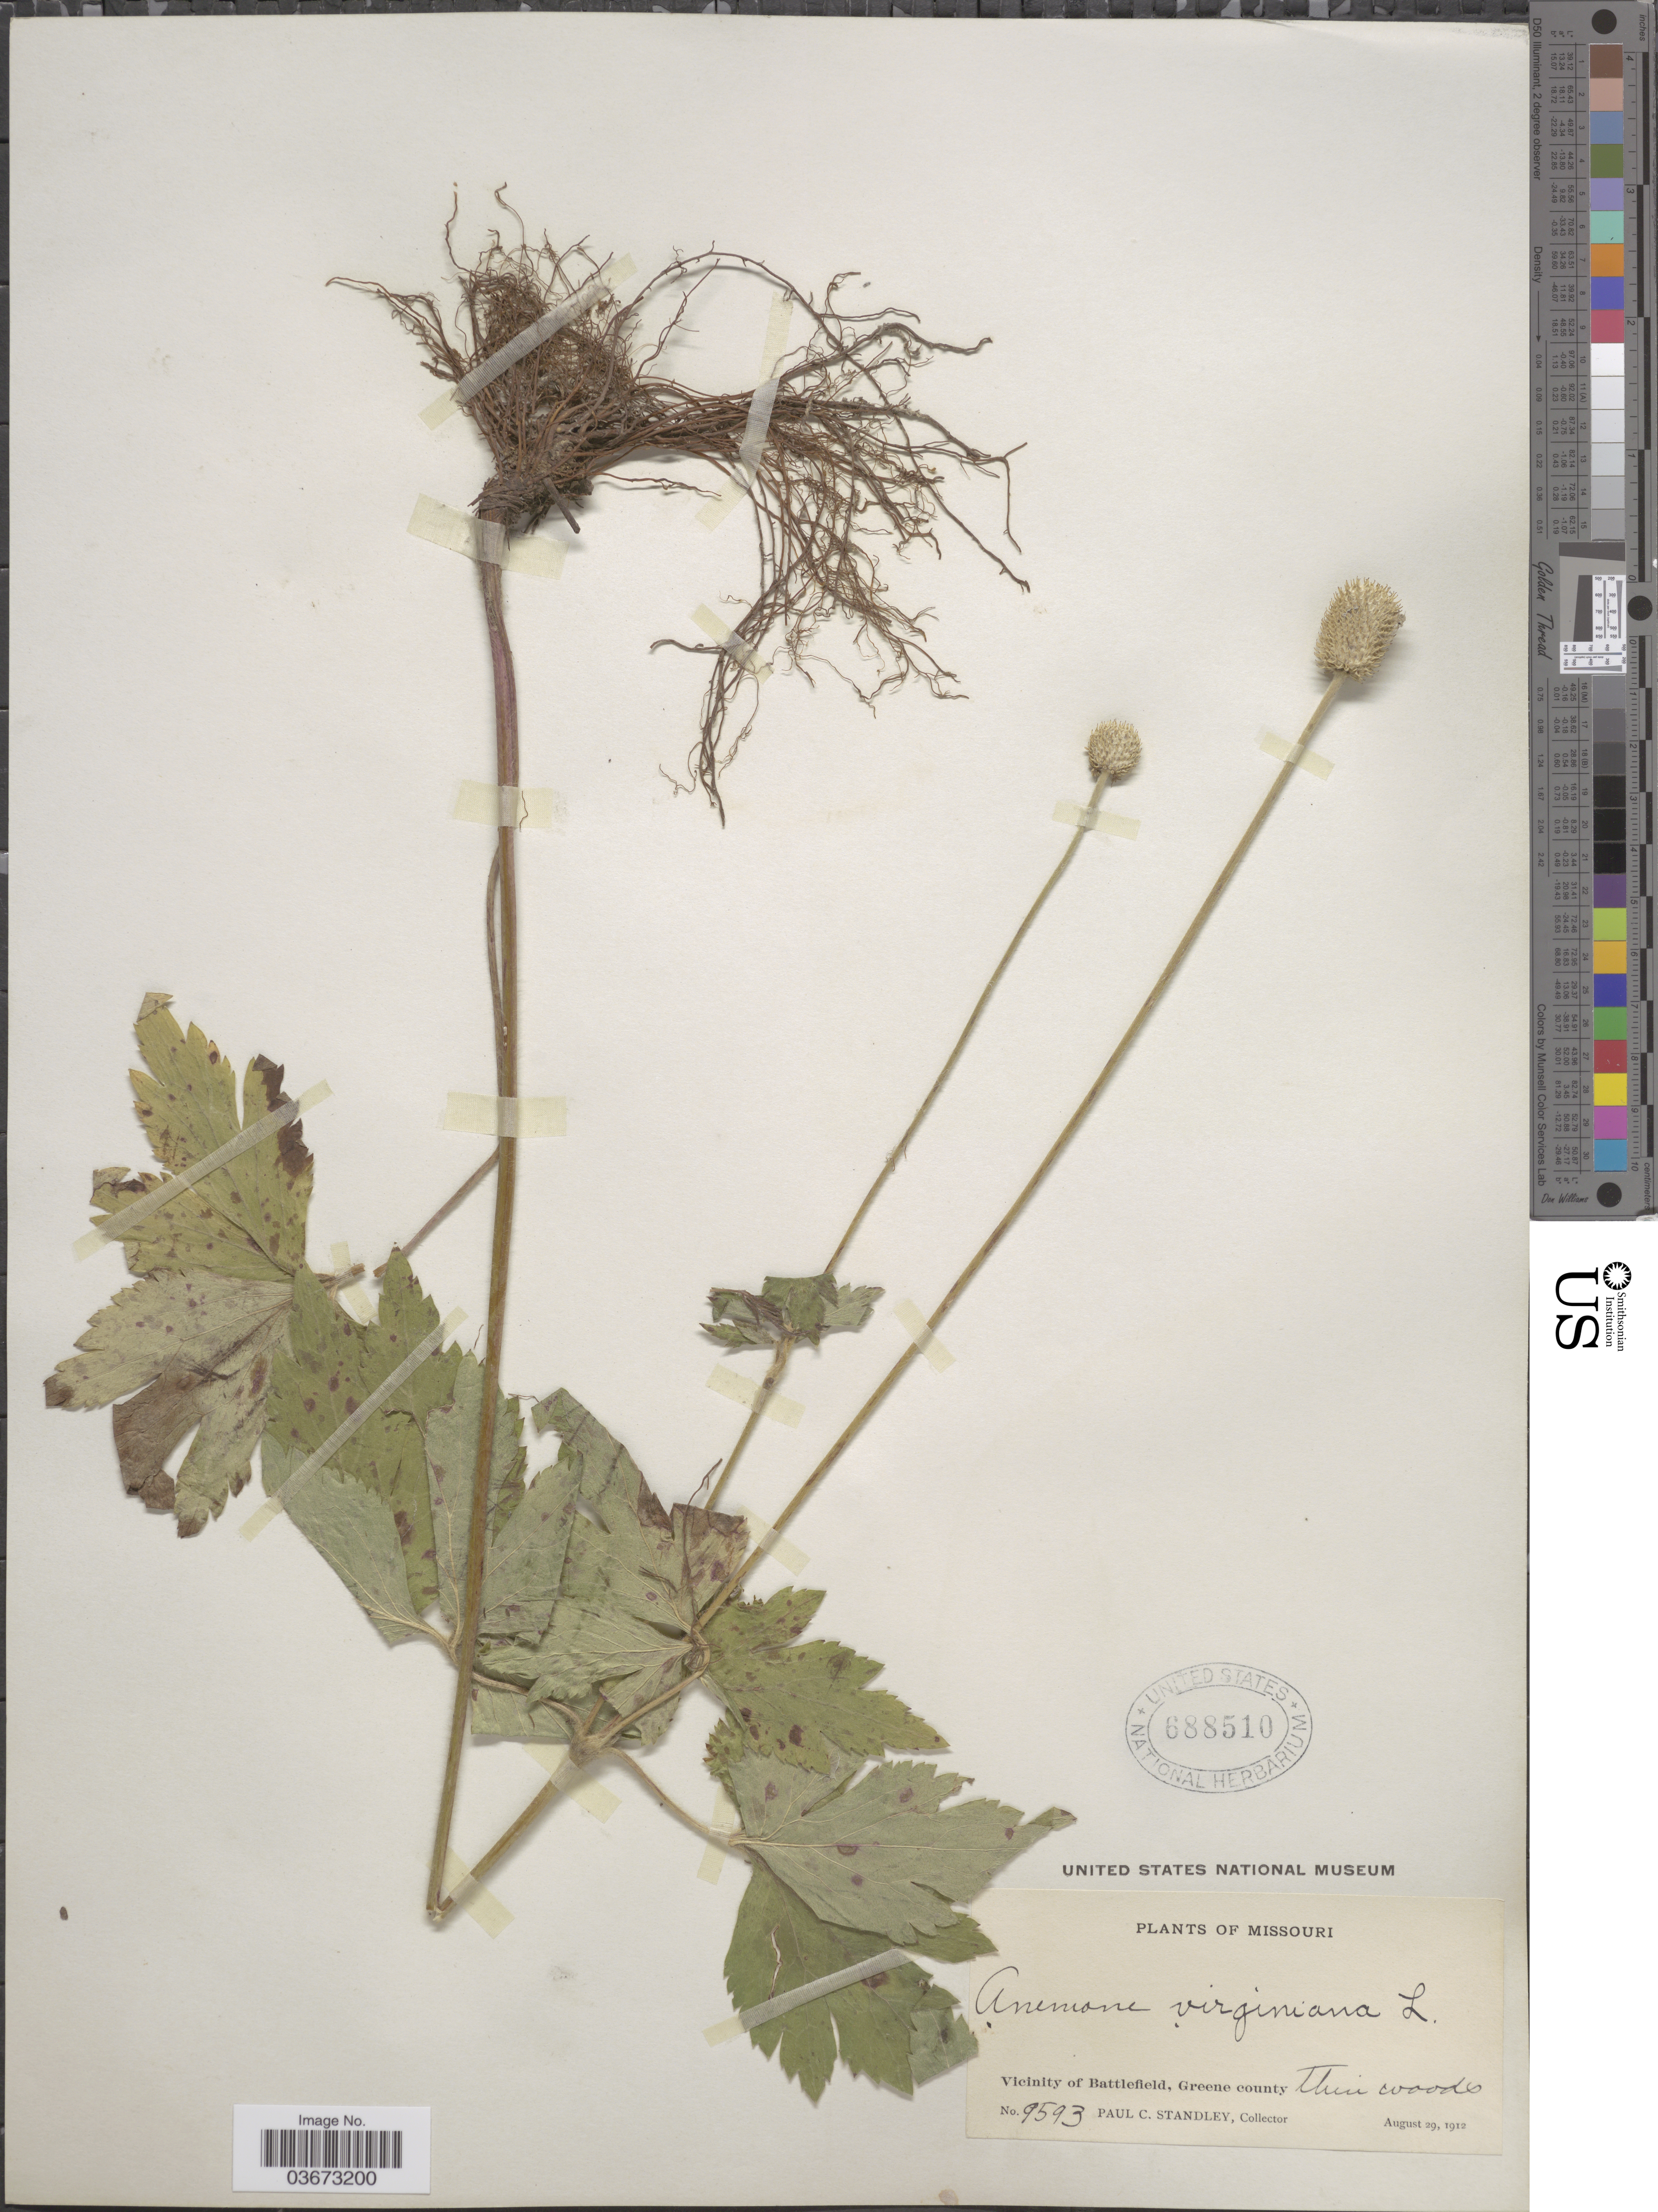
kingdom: Plantae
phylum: Tracheophyta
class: Magnoliopsida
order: Ranunculales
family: Ranunculaceae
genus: Anemone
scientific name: Anemone virginiana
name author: L.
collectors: P. C. Standley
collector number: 9593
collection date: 1912-08-29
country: United States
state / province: Missouri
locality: Vicinity of Battlefield, Greene County.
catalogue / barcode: US 688510